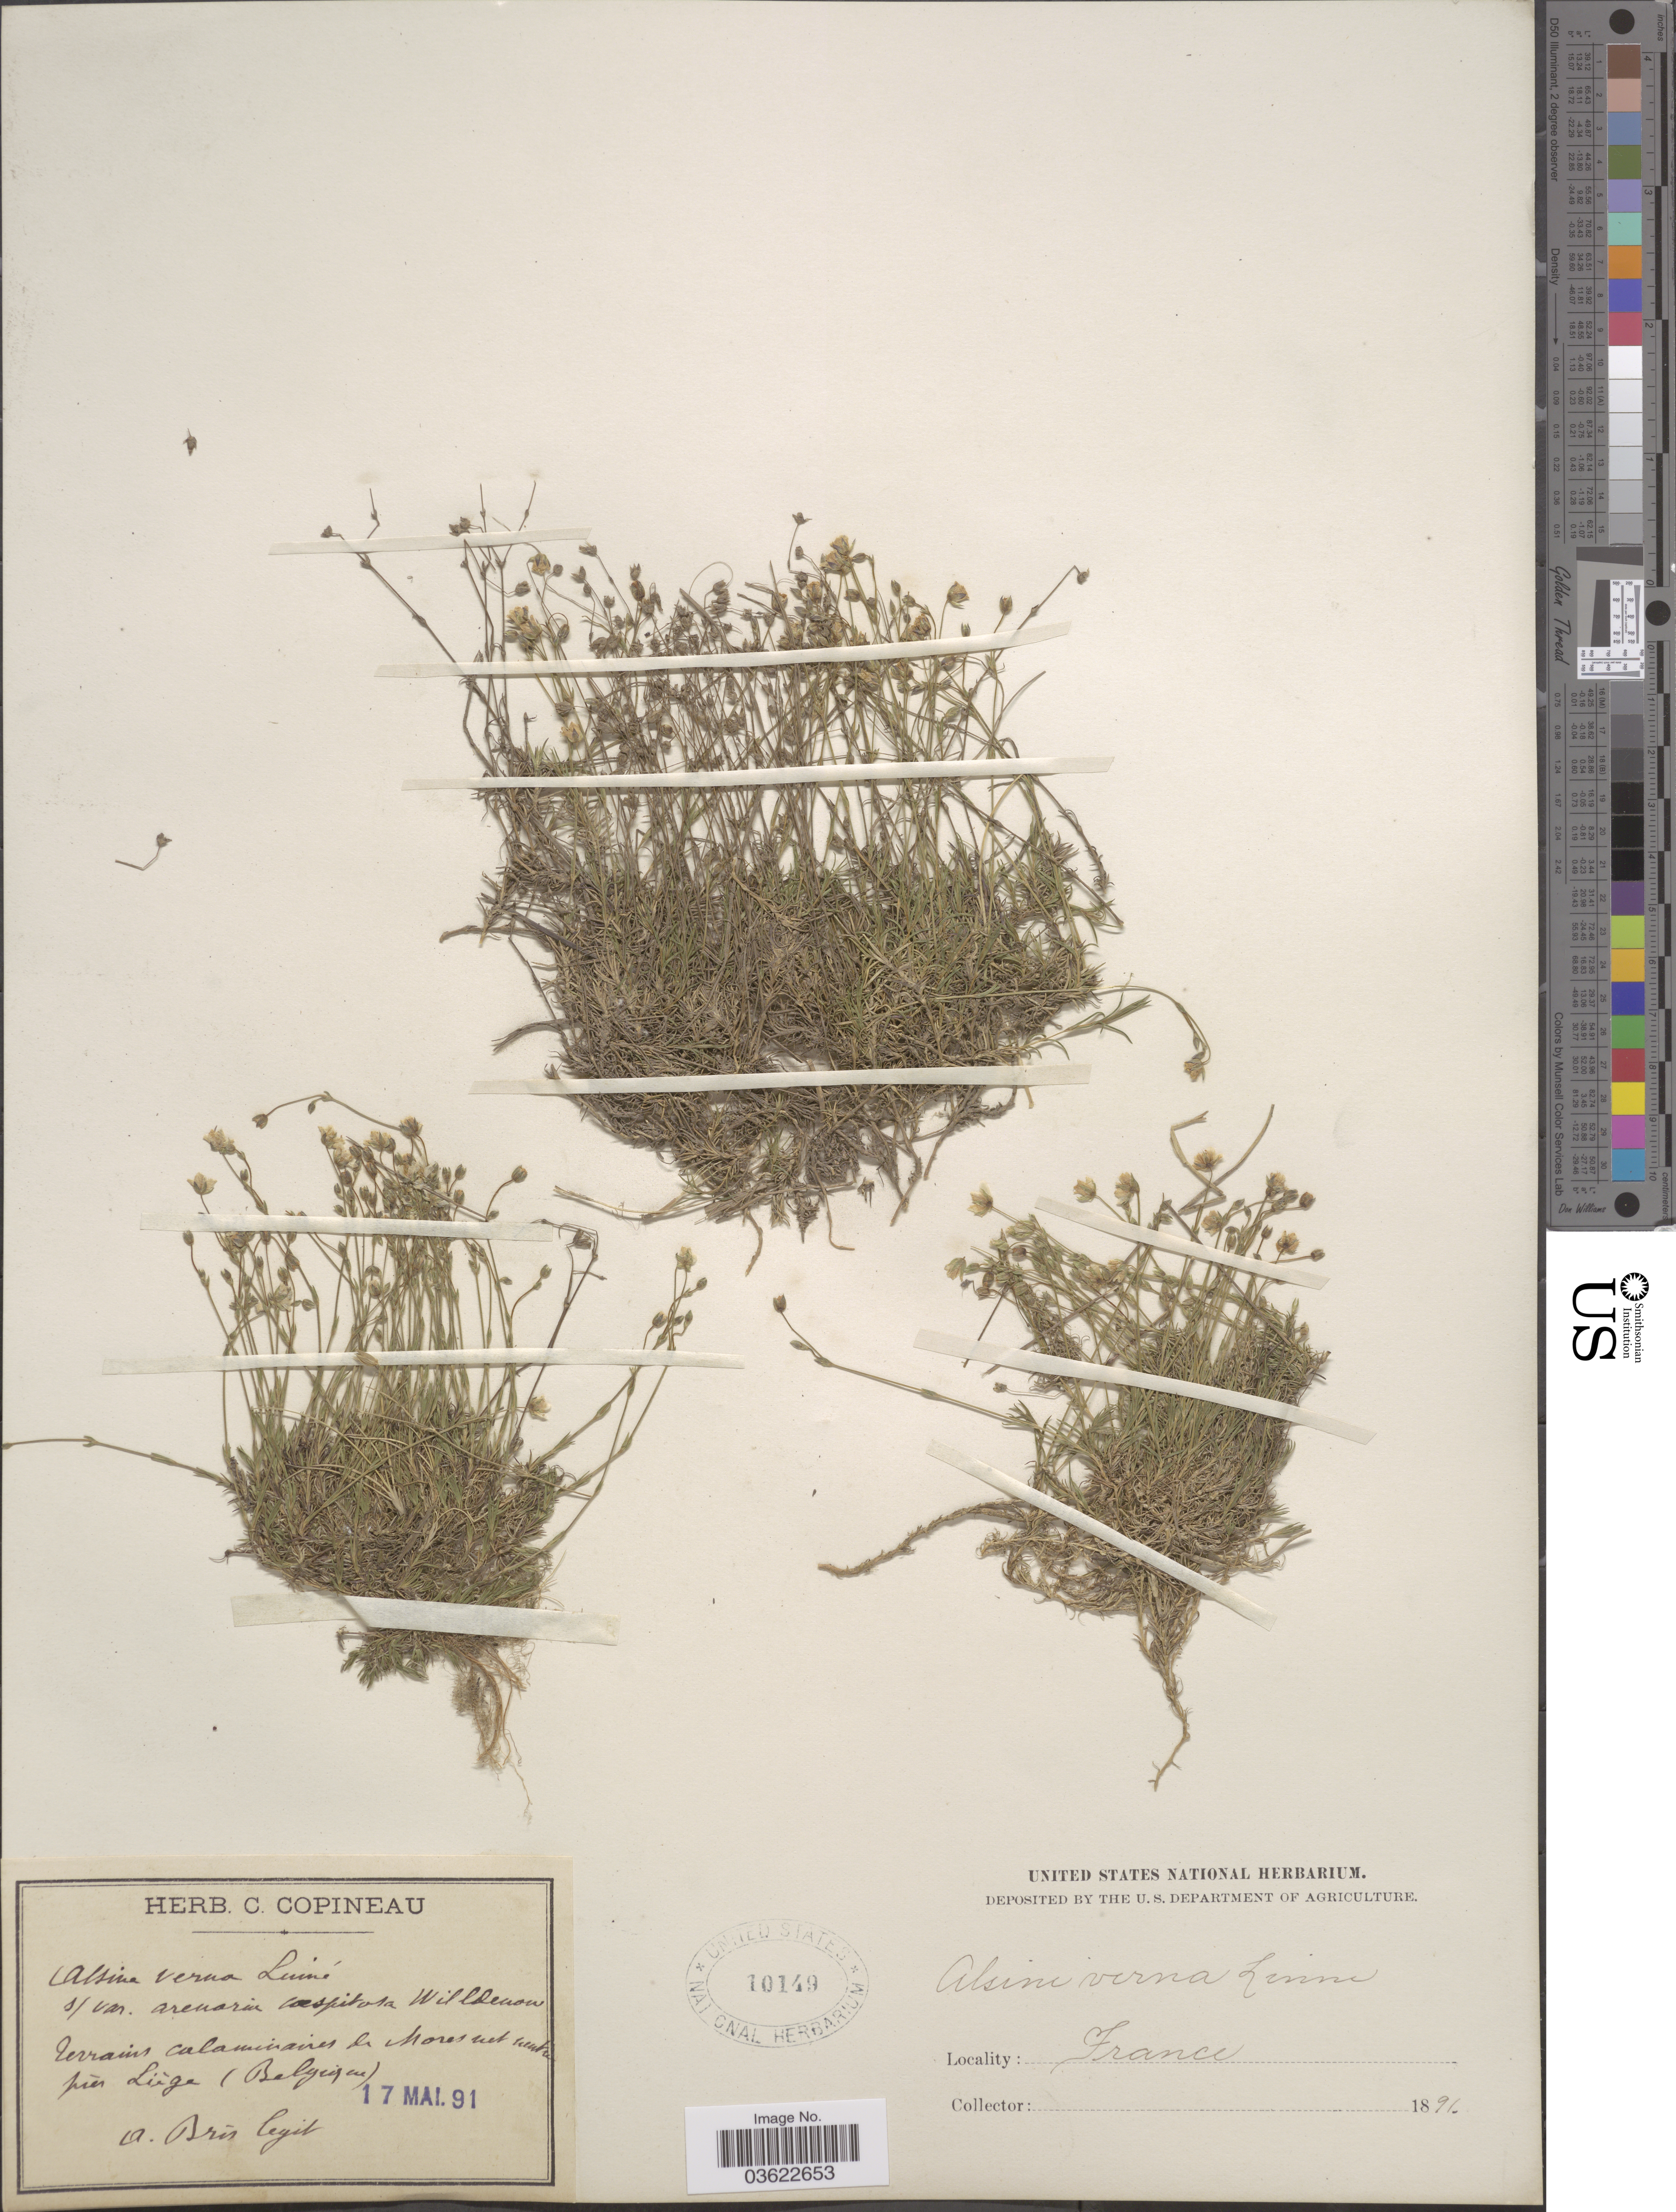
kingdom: Plantae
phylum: Tracheophyta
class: Magnoliopsida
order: Caryophyllales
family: Caryophyllaceae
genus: Arenaria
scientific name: Arenaria verna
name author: L.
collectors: Bris, A.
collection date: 1891-05-17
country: Belgium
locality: Terrains calaminaires de Mores uet nenta prés Liège (Belgique).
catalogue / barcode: US 10149